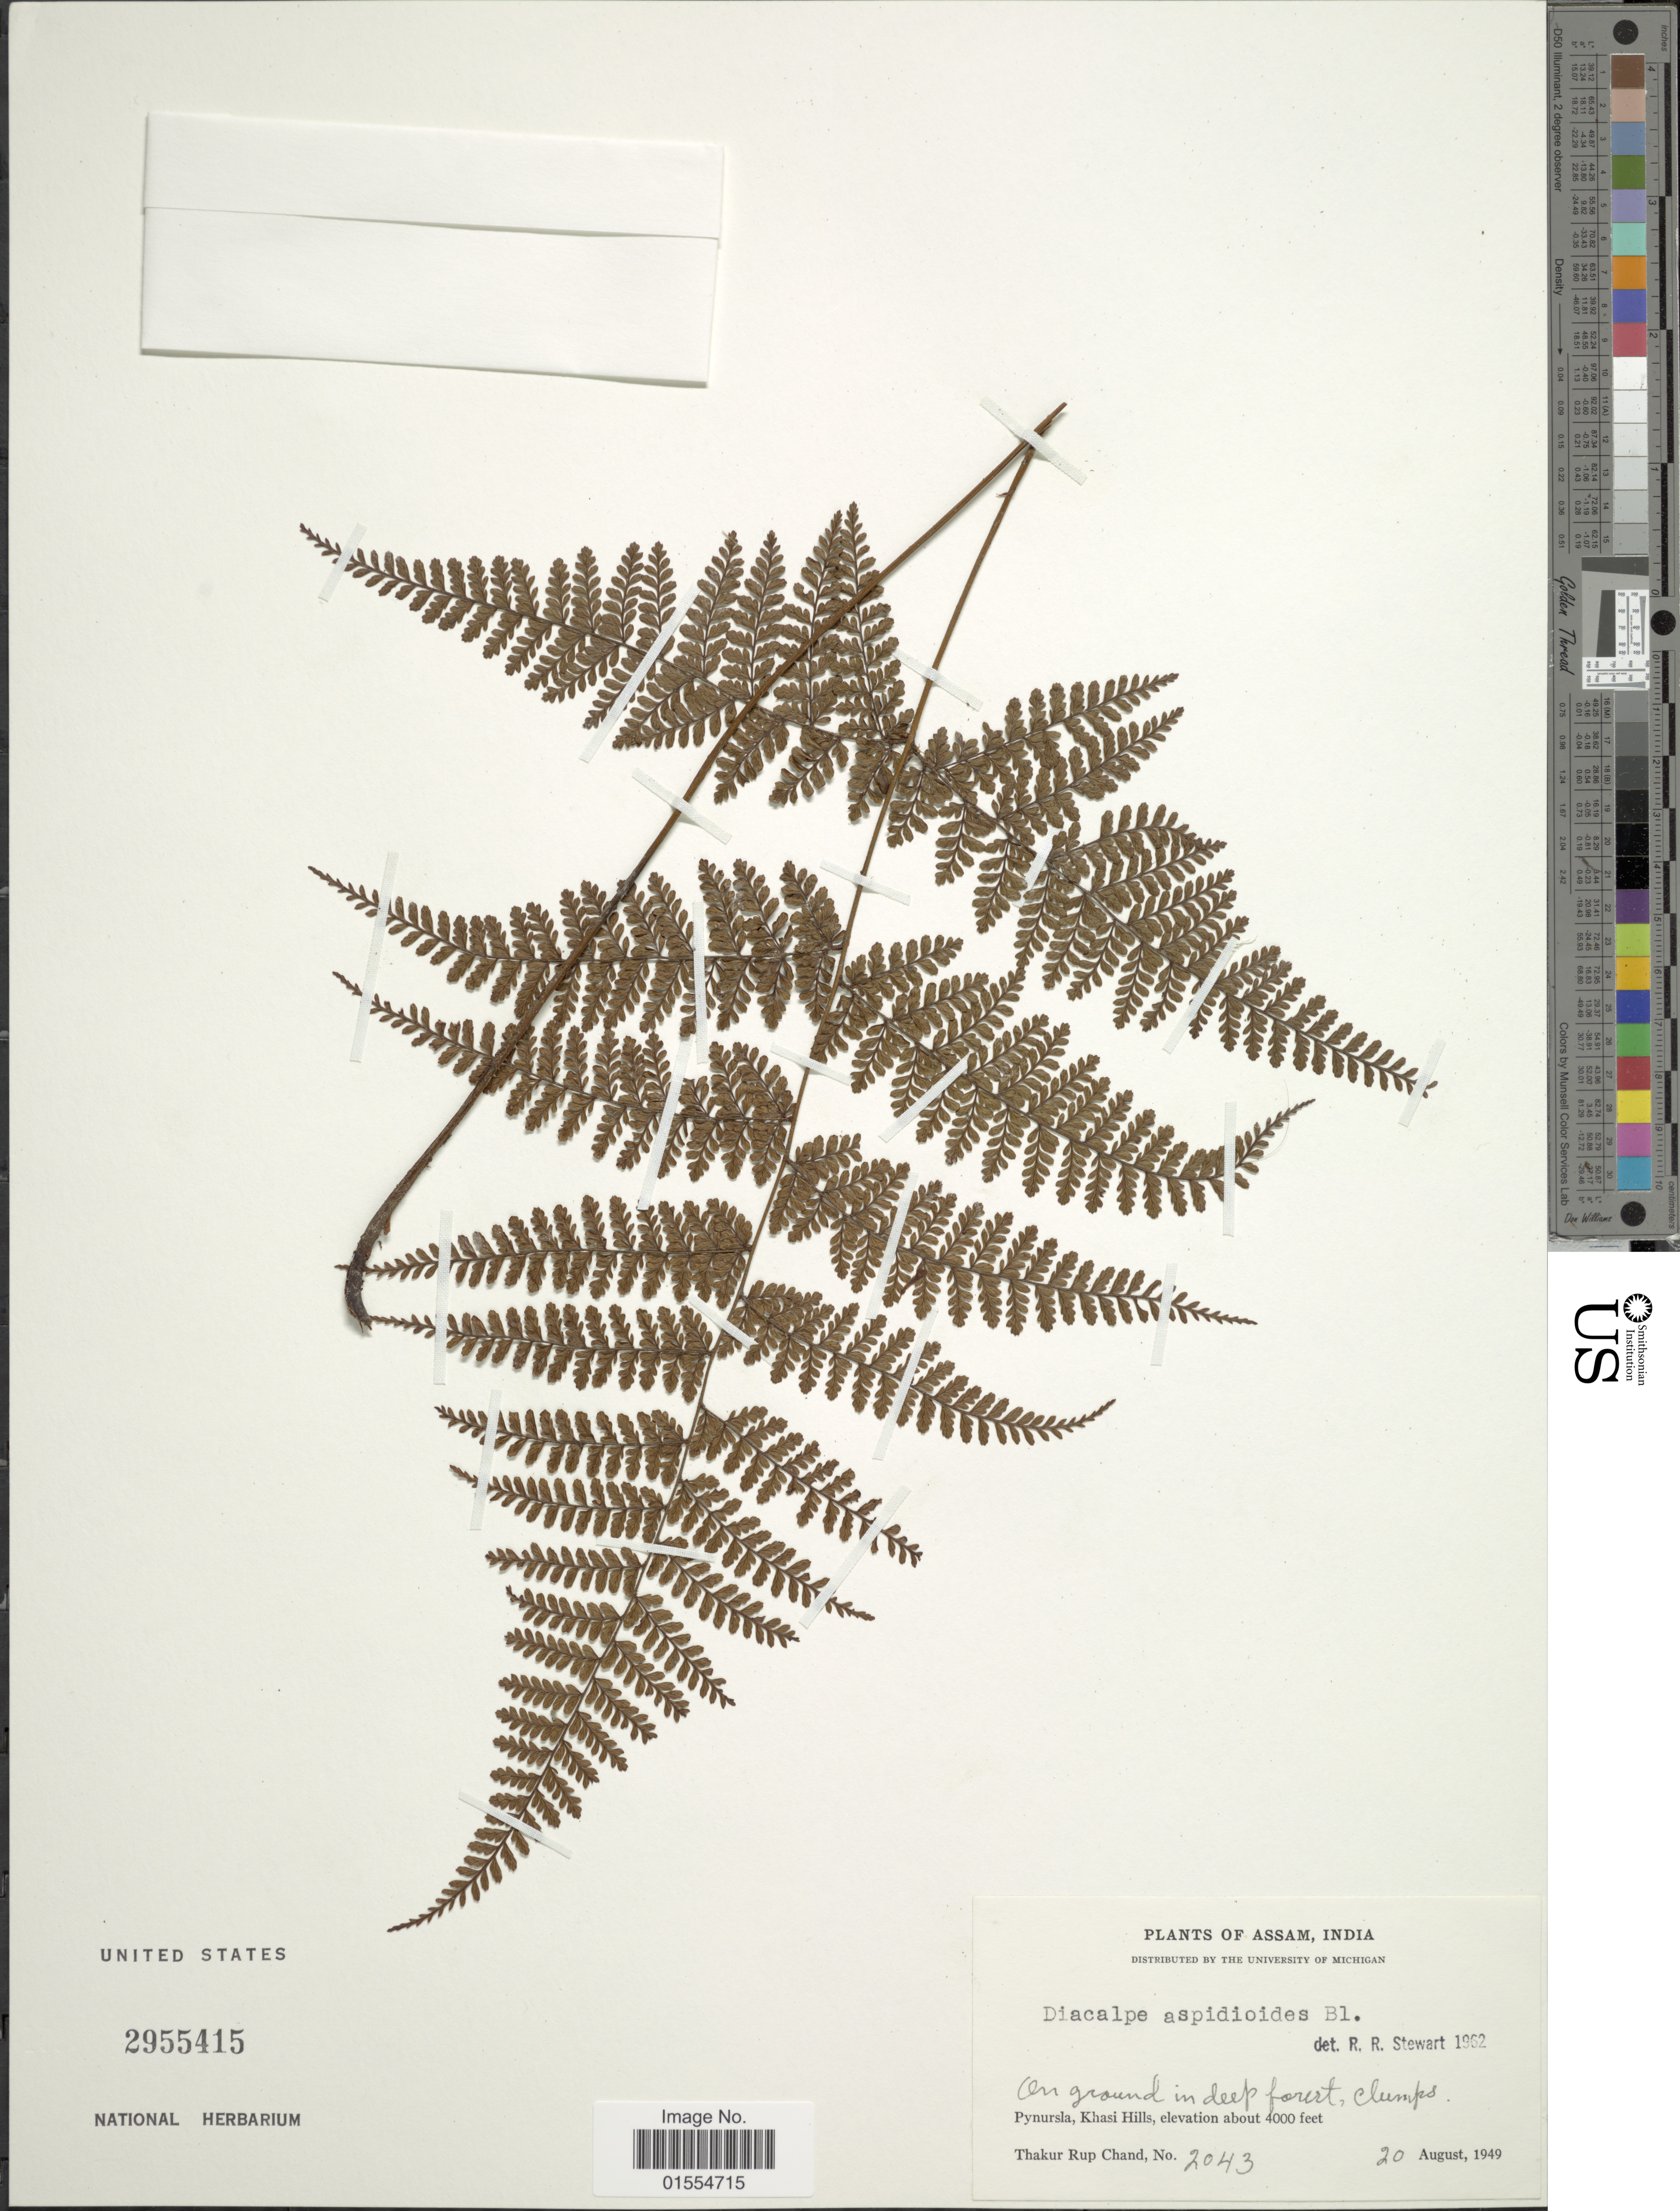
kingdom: Plantae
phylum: Tracheophyta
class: Polypodiopsida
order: Polypodiales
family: Dryopteridaceae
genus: Dryopteris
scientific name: Dryopteris pseudocaenopteris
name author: (Kunze) Li Bing Zhang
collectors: T. R. Chand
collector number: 2043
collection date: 1949-08-20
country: India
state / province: Meghalaya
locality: Assam, India, Pynursla, Khasi Hills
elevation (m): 1219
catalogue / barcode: US 2955451